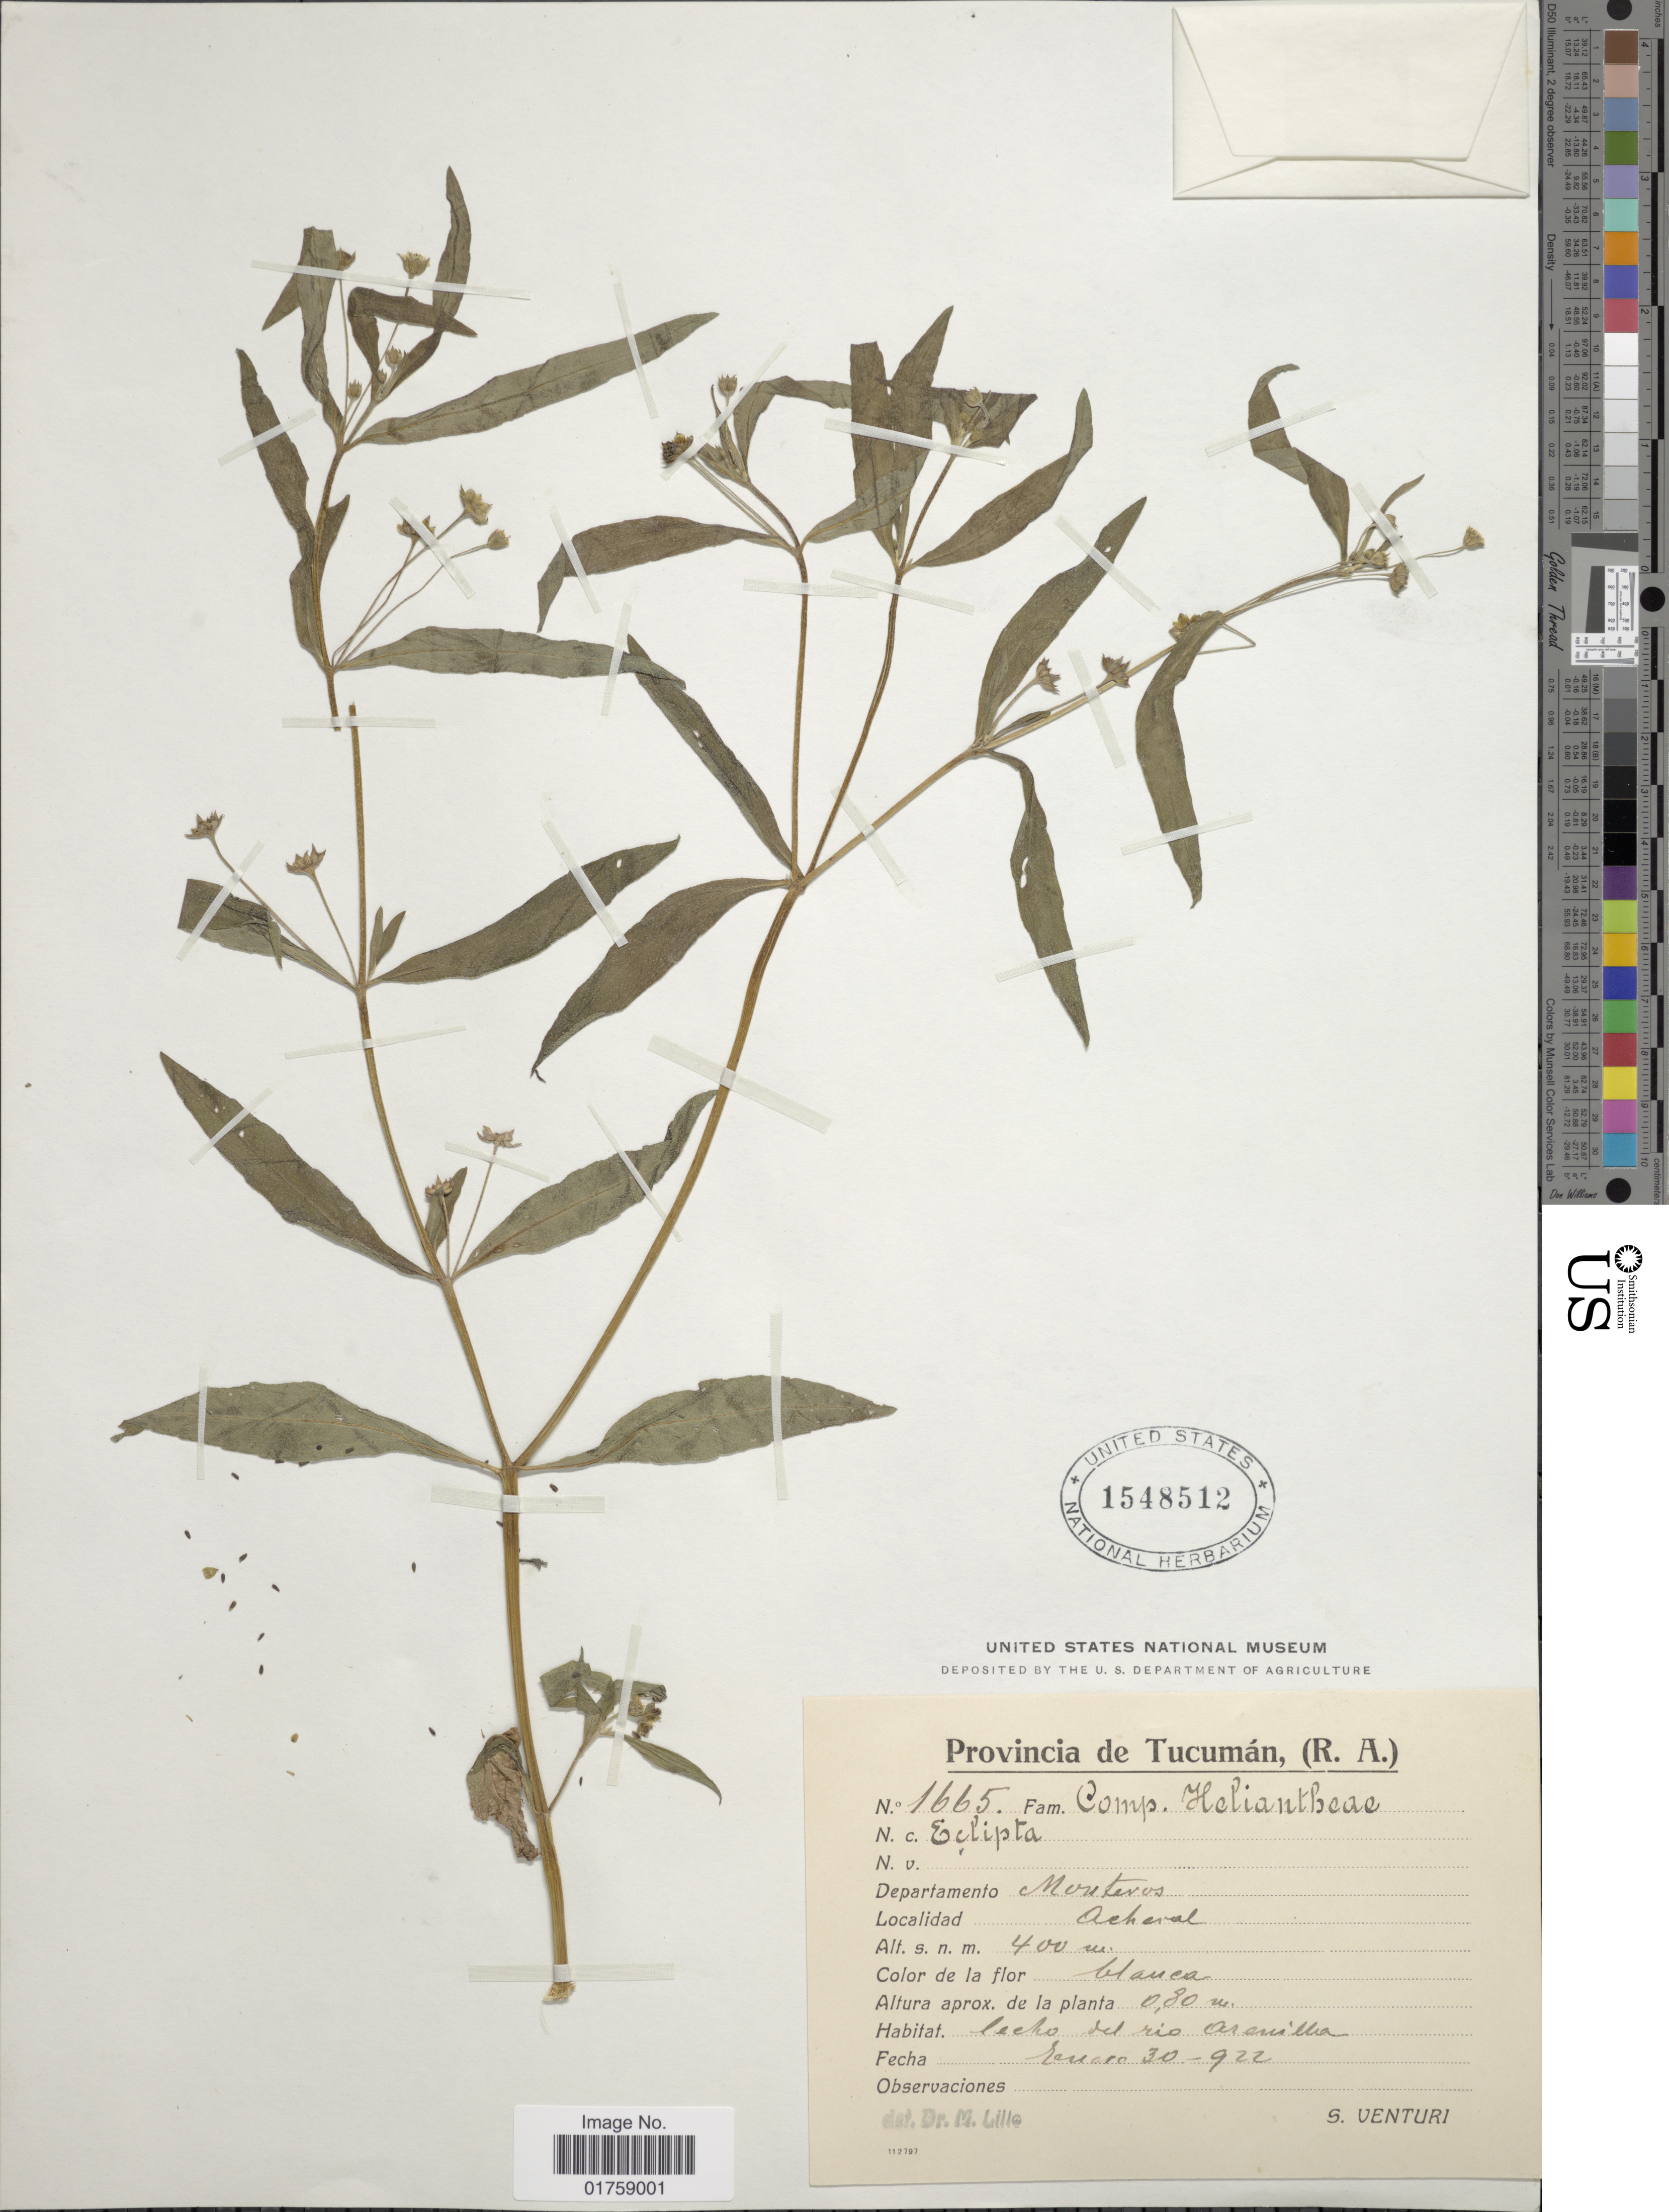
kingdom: Plantae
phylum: Tracheophyta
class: Magnoliopsida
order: Asterales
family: Asteraceae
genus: Eclipta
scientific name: Eclipta prostrata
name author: (L.) L.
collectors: S. Venturi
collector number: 16658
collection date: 1922-01-30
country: Argentina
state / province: Tucumán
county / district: Monteros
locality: Acheral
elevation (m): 400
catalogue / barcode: US 1548512